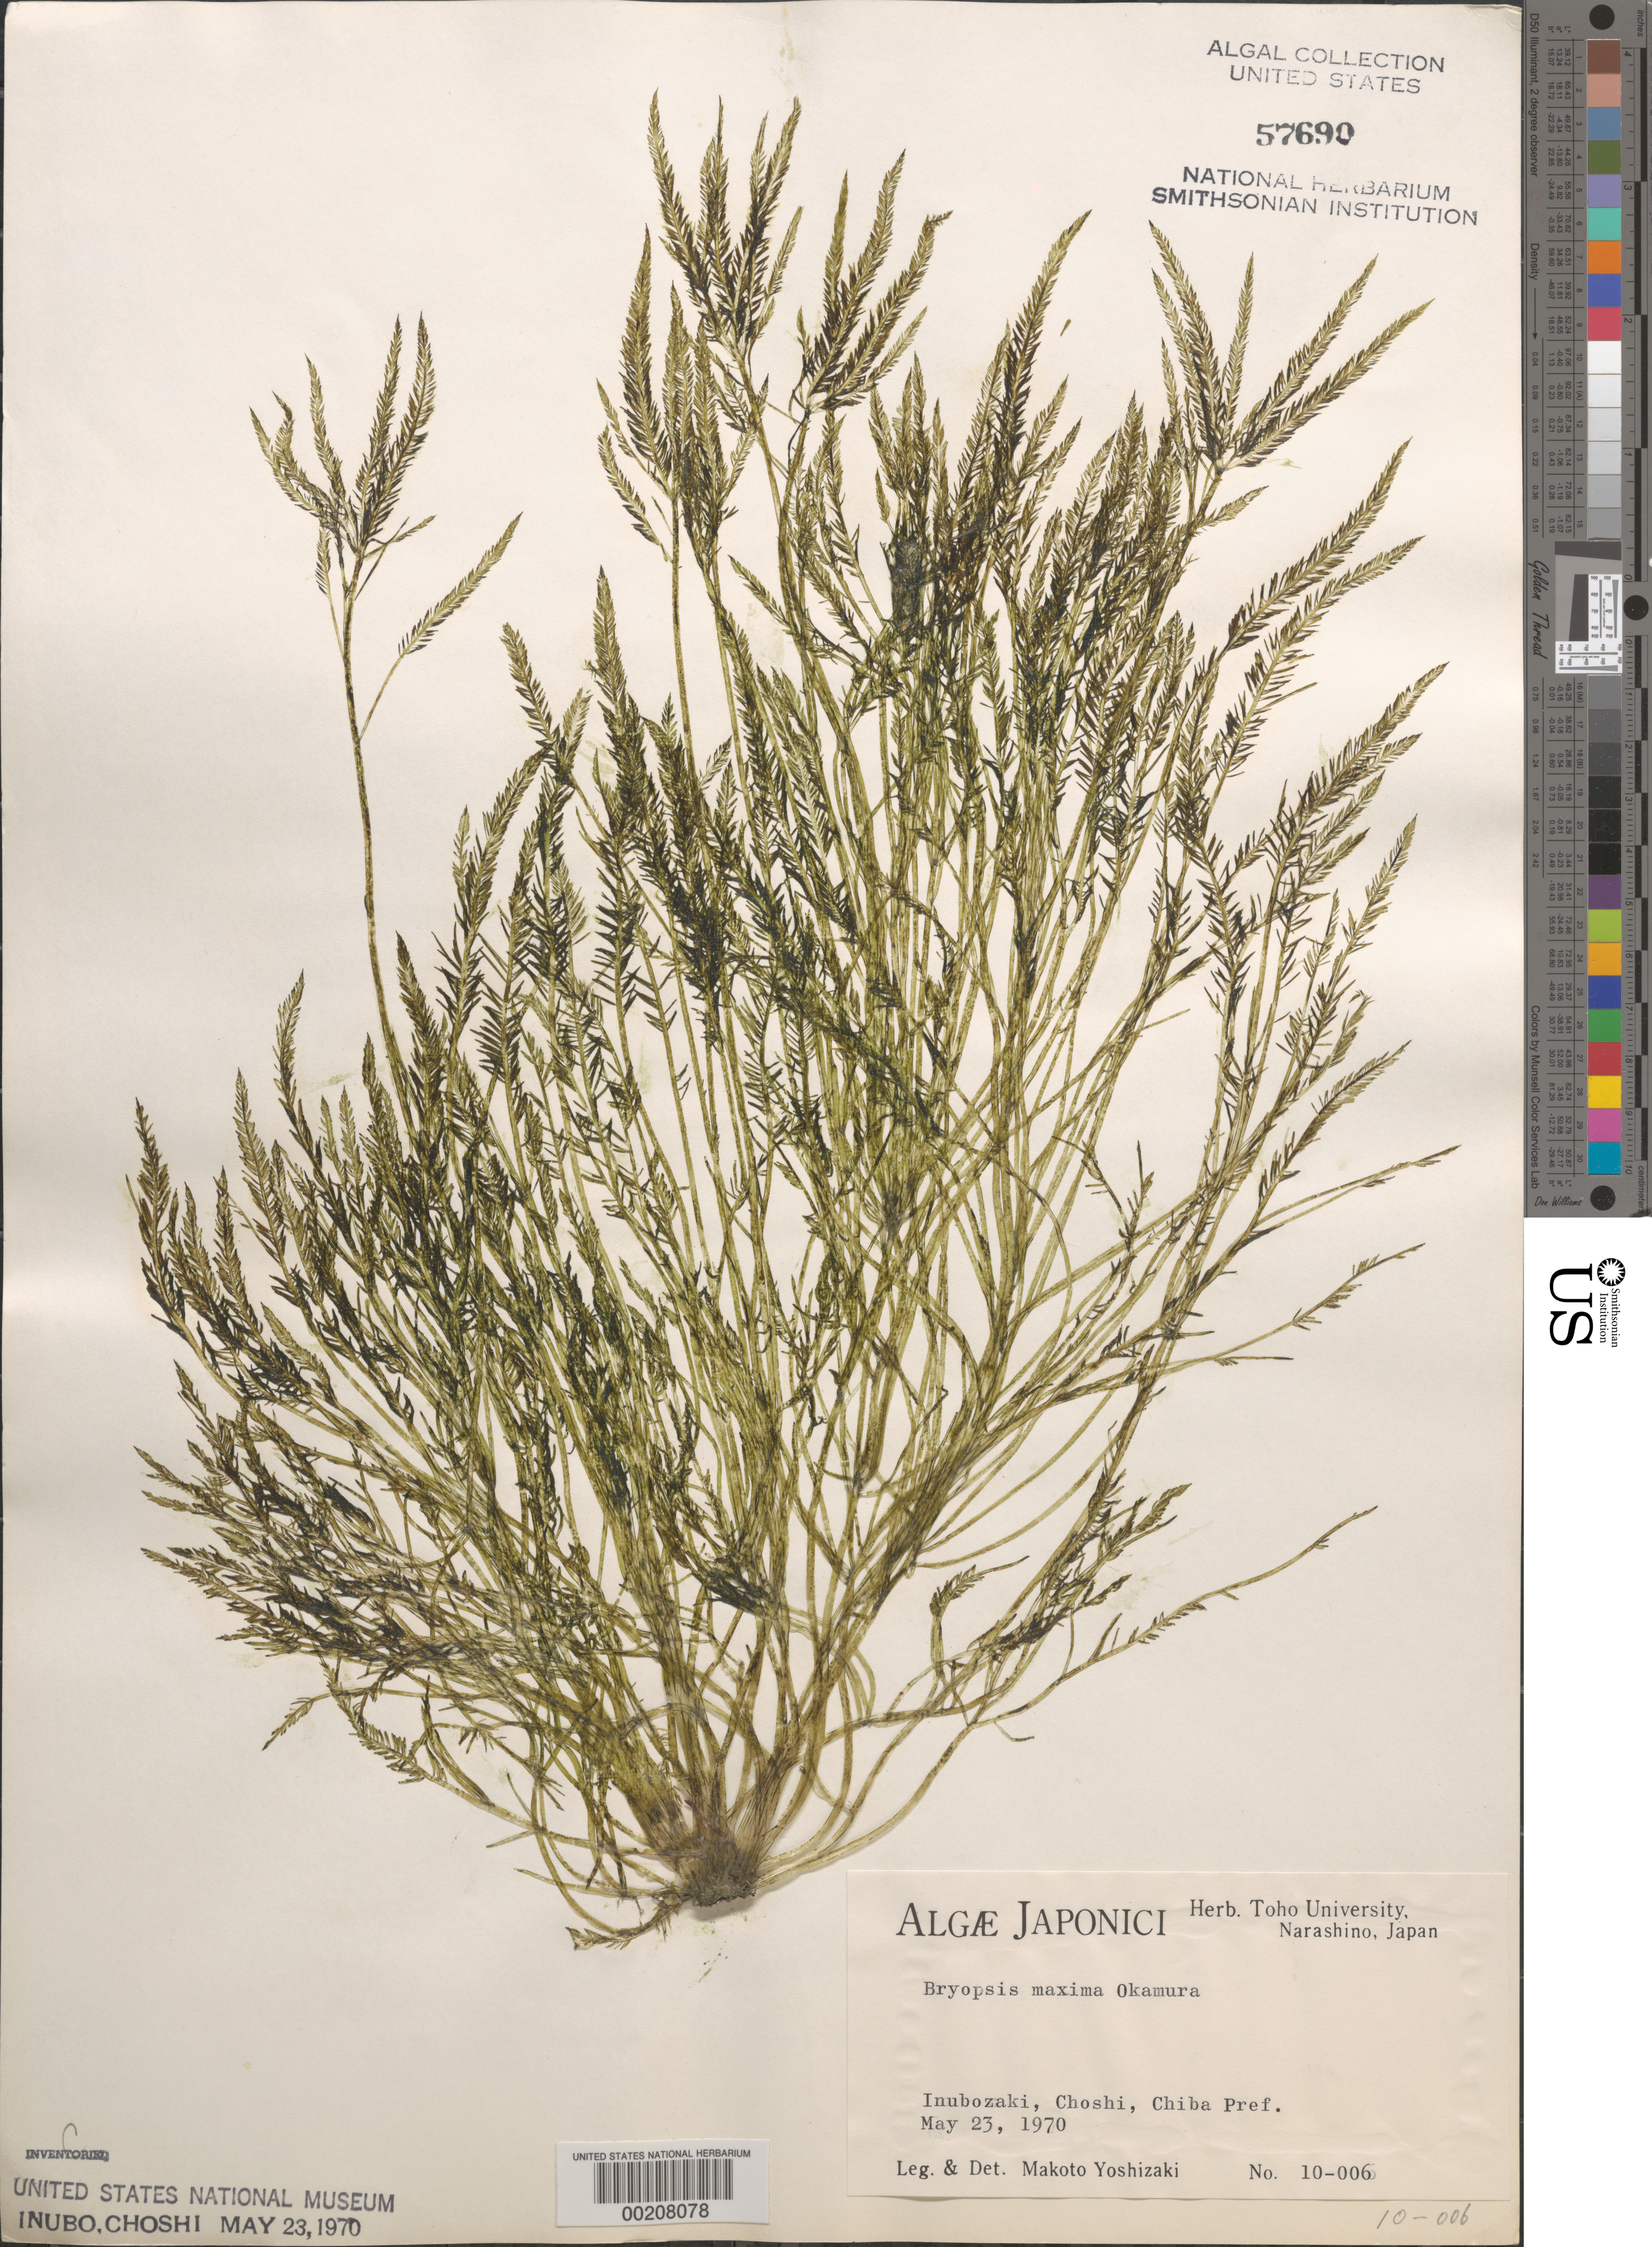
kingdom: Plantae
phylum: Chlorophyta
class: Ulvophyceae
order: Bryopsidales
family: Bryopsidaceae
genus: Bryopsis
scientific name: Bryopsis maxima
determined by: Yoshizaki, M.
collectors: M. Yoshizaki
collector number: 10-0006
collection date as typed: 23 May 1970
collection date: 1970-05-23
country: Japan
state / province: Tiba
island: Honshu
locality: Inubozaki, Choshi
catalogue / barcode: US 57690